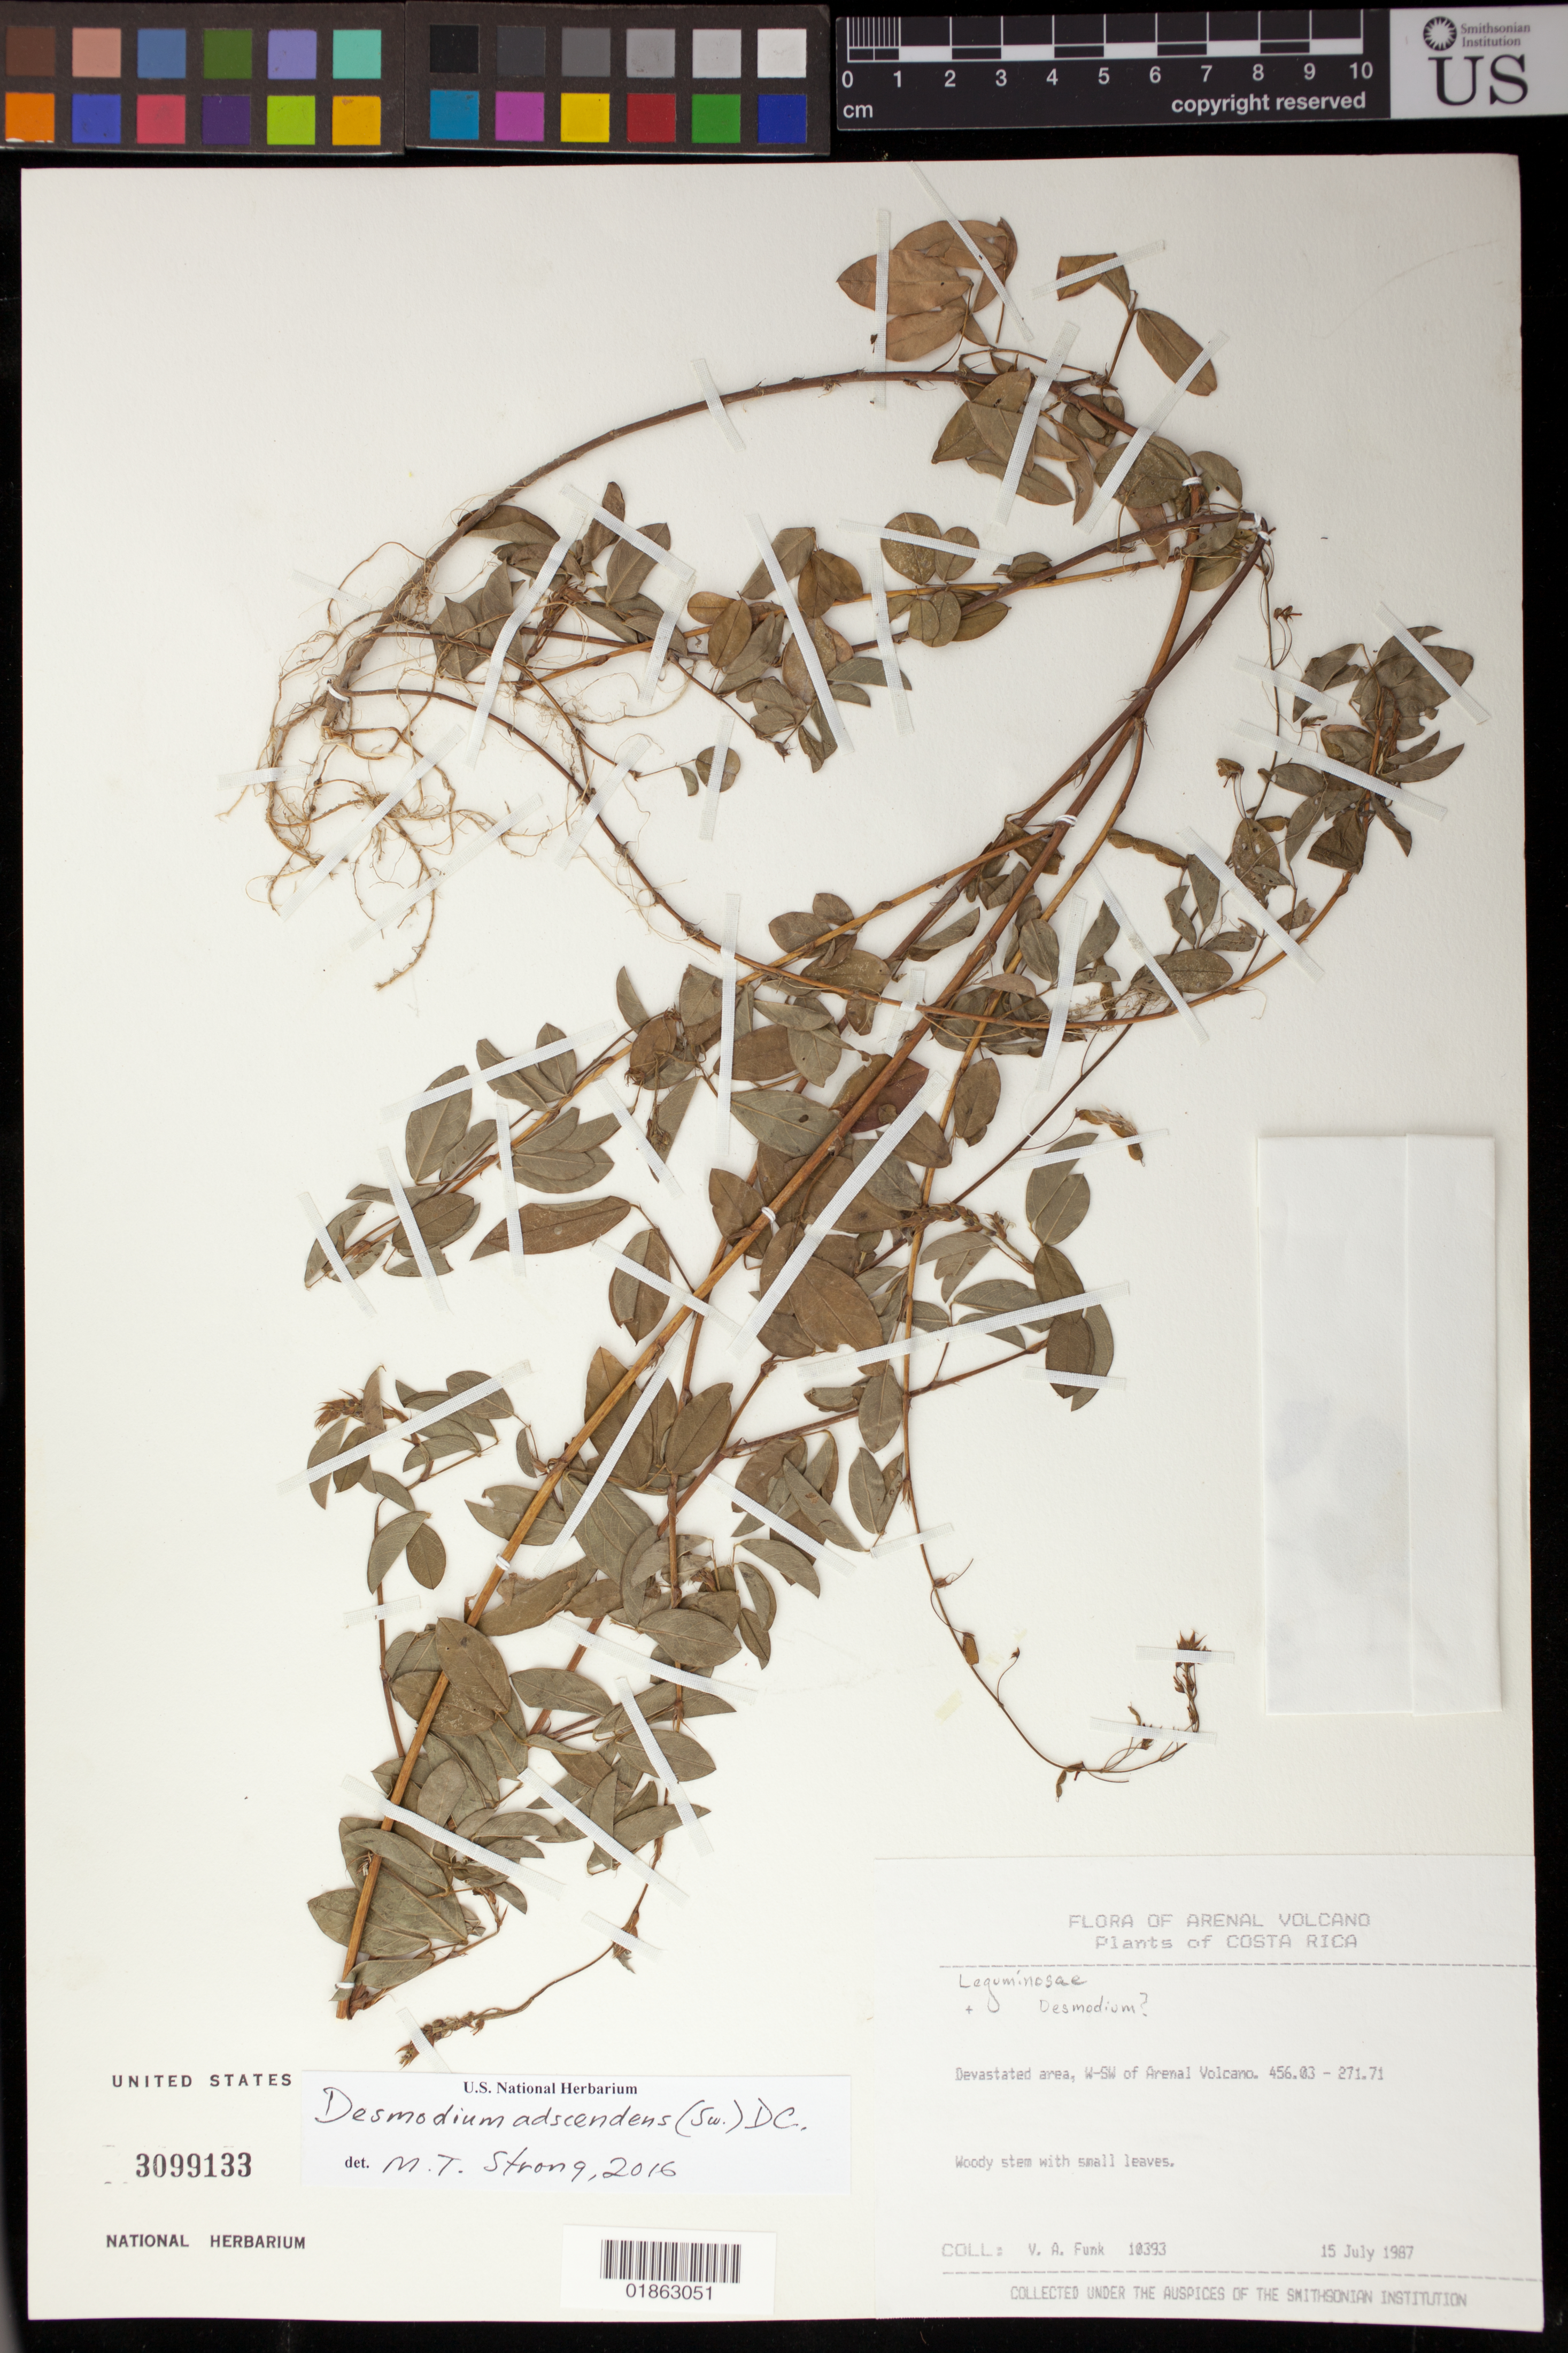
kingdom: Plantae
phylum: Tracheophyta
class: Magnoliopsida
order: Fabales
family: Fabaceae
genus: Grona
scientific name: Grona adscendens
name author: (Sw.) H. Ohashi & K. Ohashi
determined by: Strong, Mark T., (BOT), Smithsonian Institution - National Museum of Natural History (UNITED STATES)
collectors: V. Funk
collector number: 10393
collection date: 1987-07-15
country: Costa Rica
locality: W-SW of Arenal Volcano. 456.03 - 271.69.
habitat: Devastated area.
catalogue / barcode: US 3099133